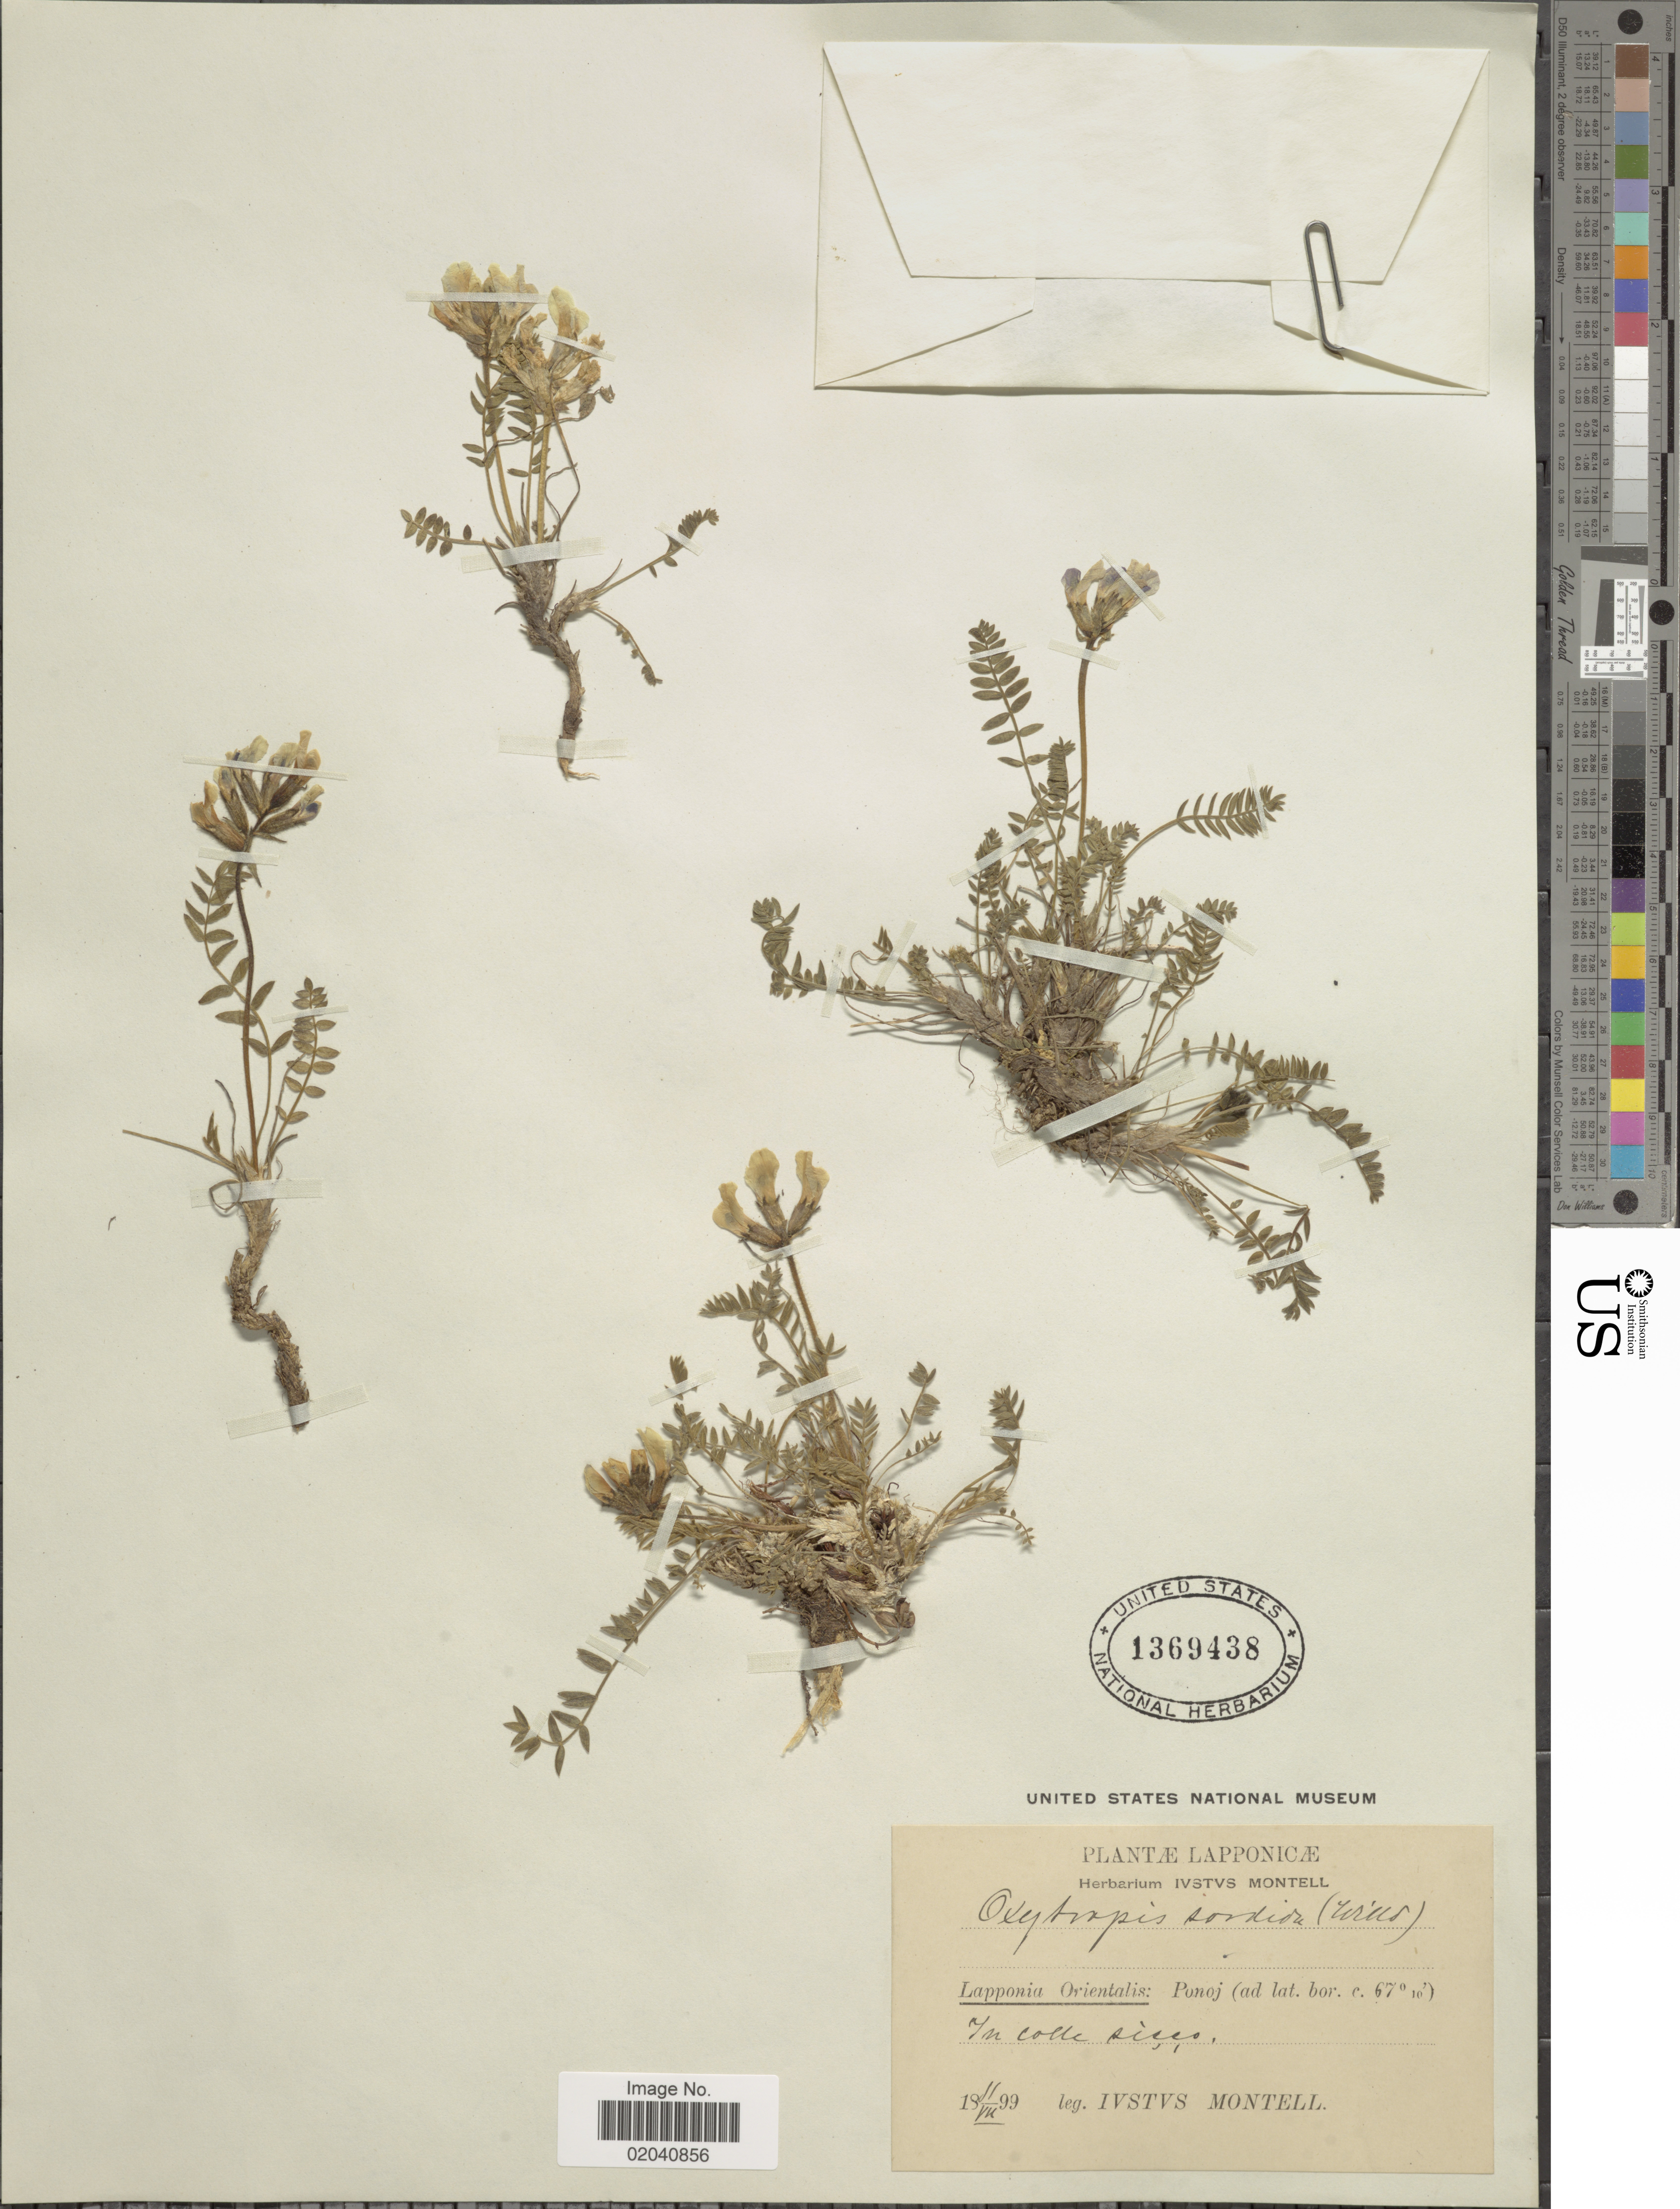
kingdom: Plantae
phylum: Tracheophyta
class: Magnoliopsida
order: Fabales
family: Fabaceae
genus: Oxytropis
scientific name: Oxytropis sordida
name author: (Willd.) Pers.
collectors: I. Montell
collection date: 1899-07-11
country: Finland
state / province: Lappi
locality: Lapponia Orientalis: Ponoj.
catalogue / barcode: US 1369438